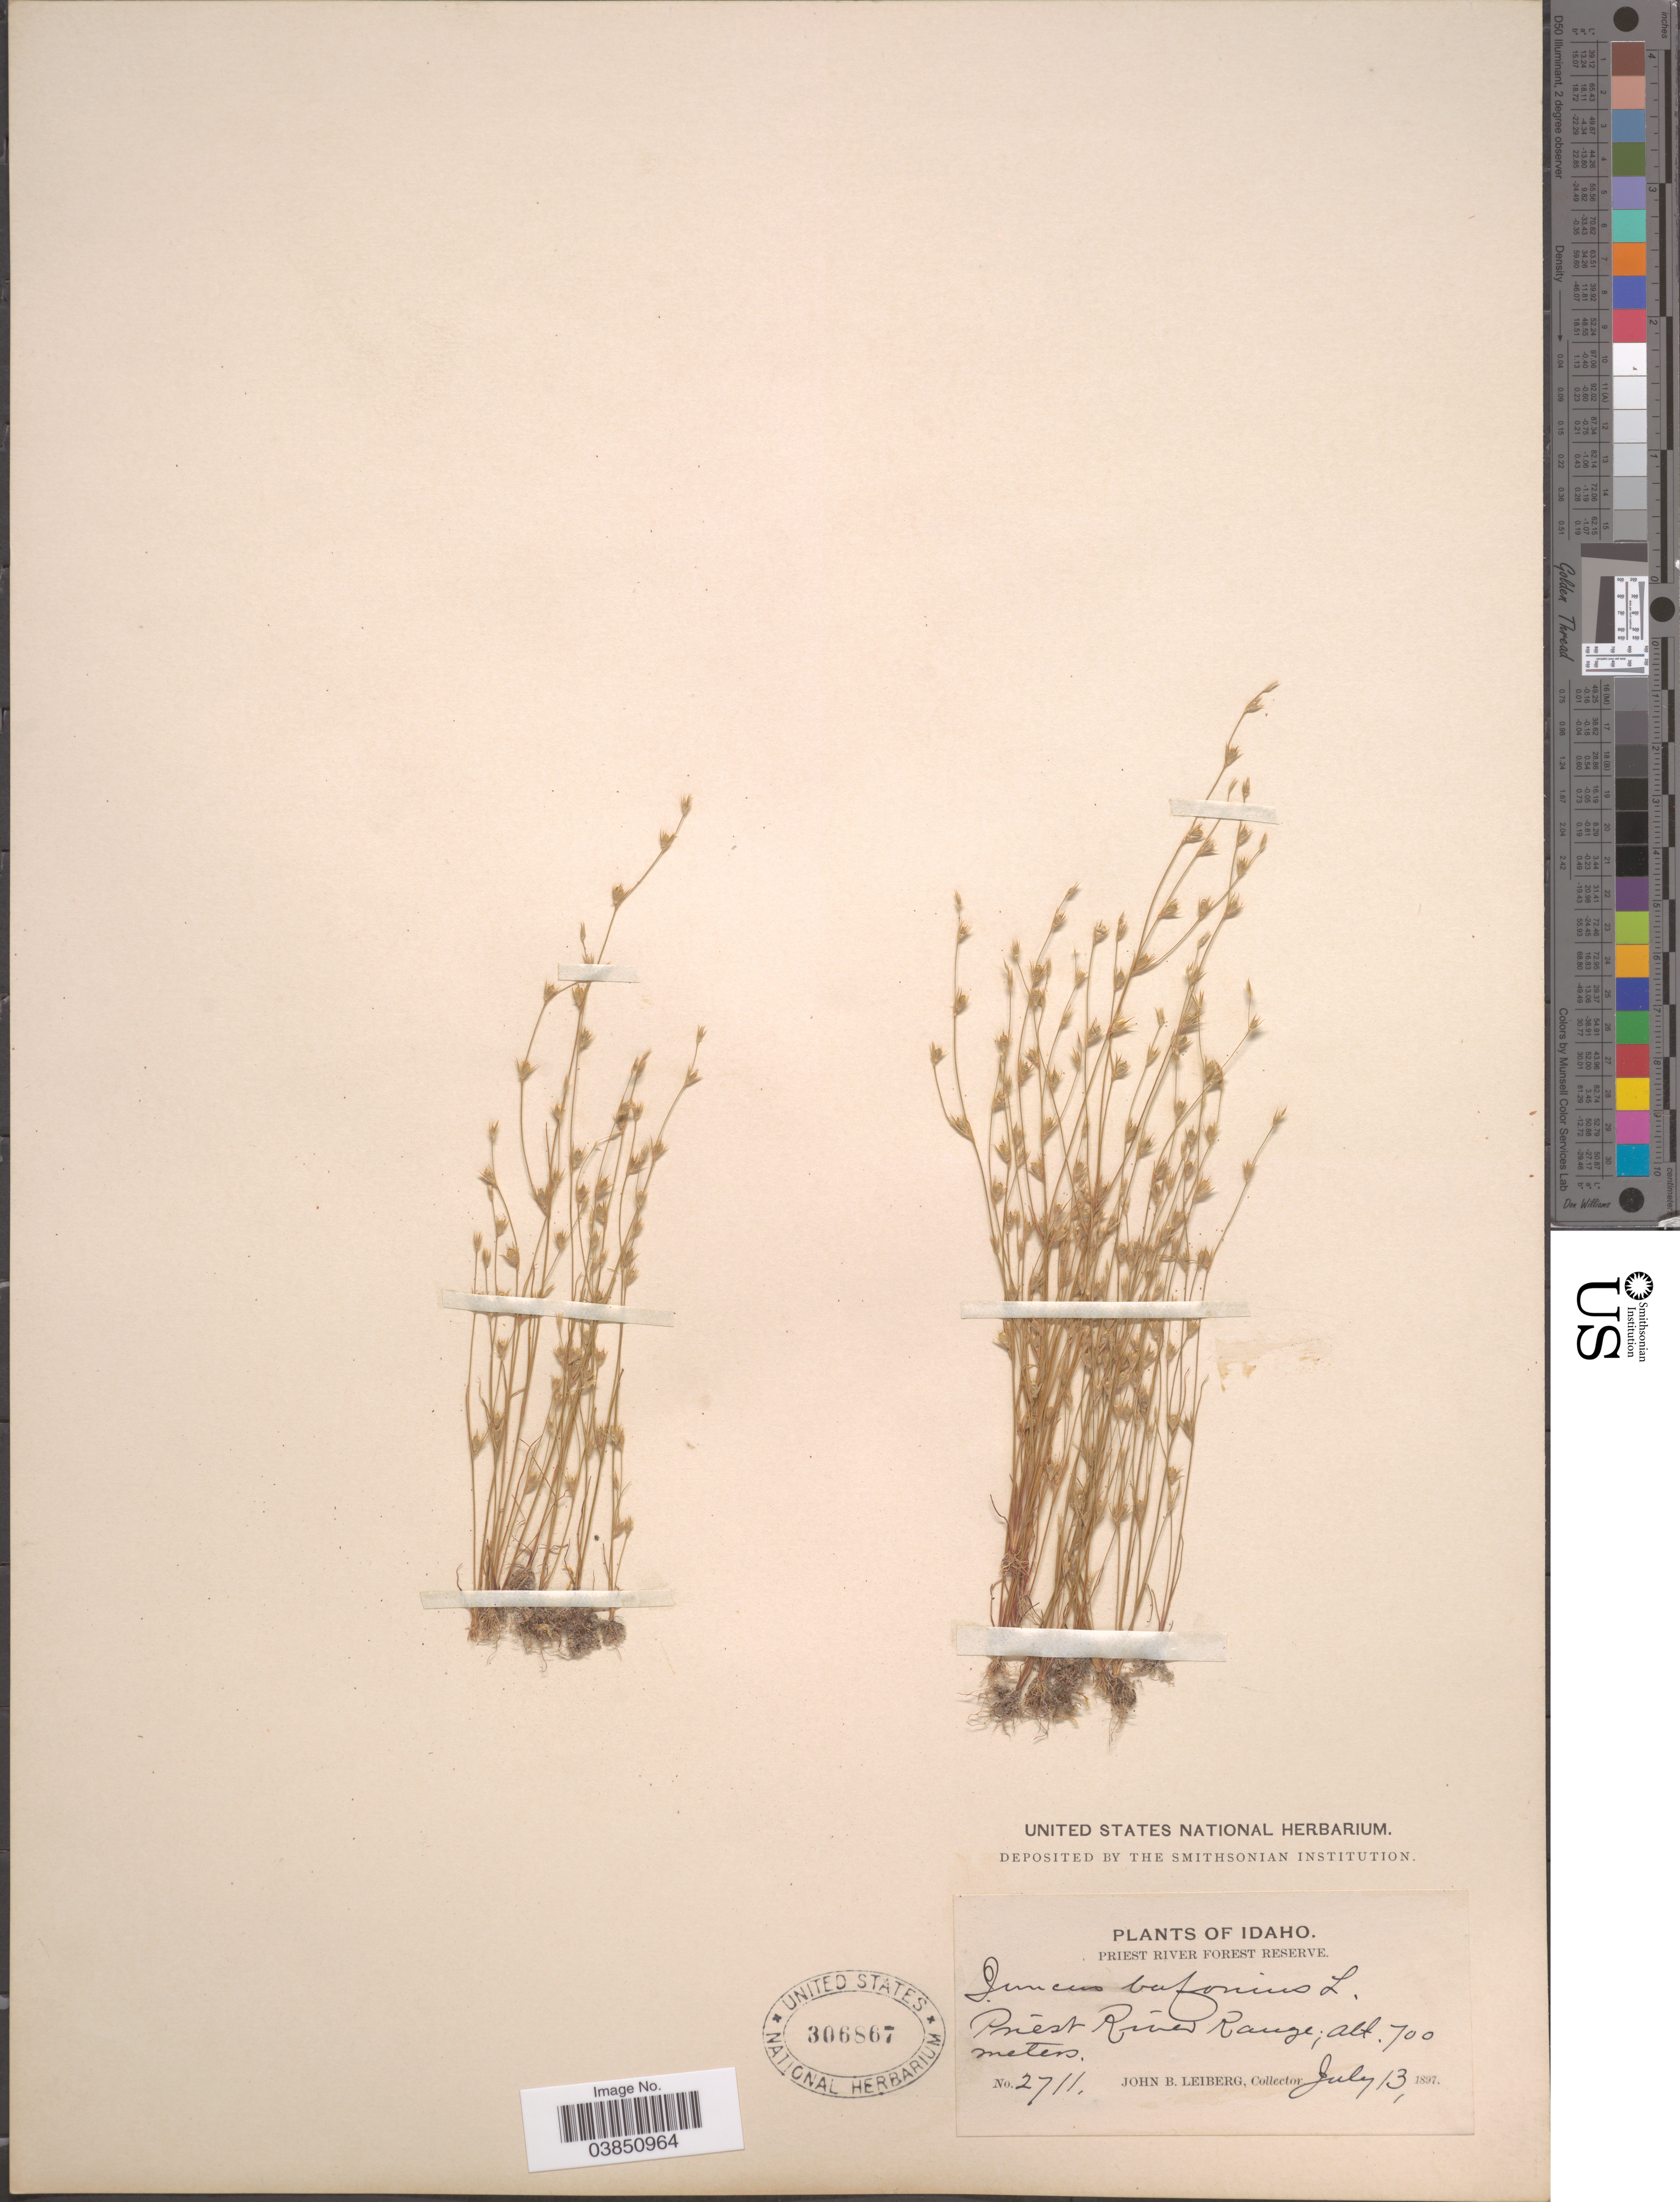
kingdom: Plantae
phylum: Tracheophyta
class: Liliopsida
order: Poales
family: Juncaceae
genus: Juncus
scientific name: Juncus bufonius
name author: L.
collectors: J. B. Leiberg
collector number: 2711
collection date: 1897-07-13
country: United States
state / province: Idaho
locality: Priest River Forest Reserve. Priest River Range.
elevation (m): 700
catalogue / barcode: US 306867